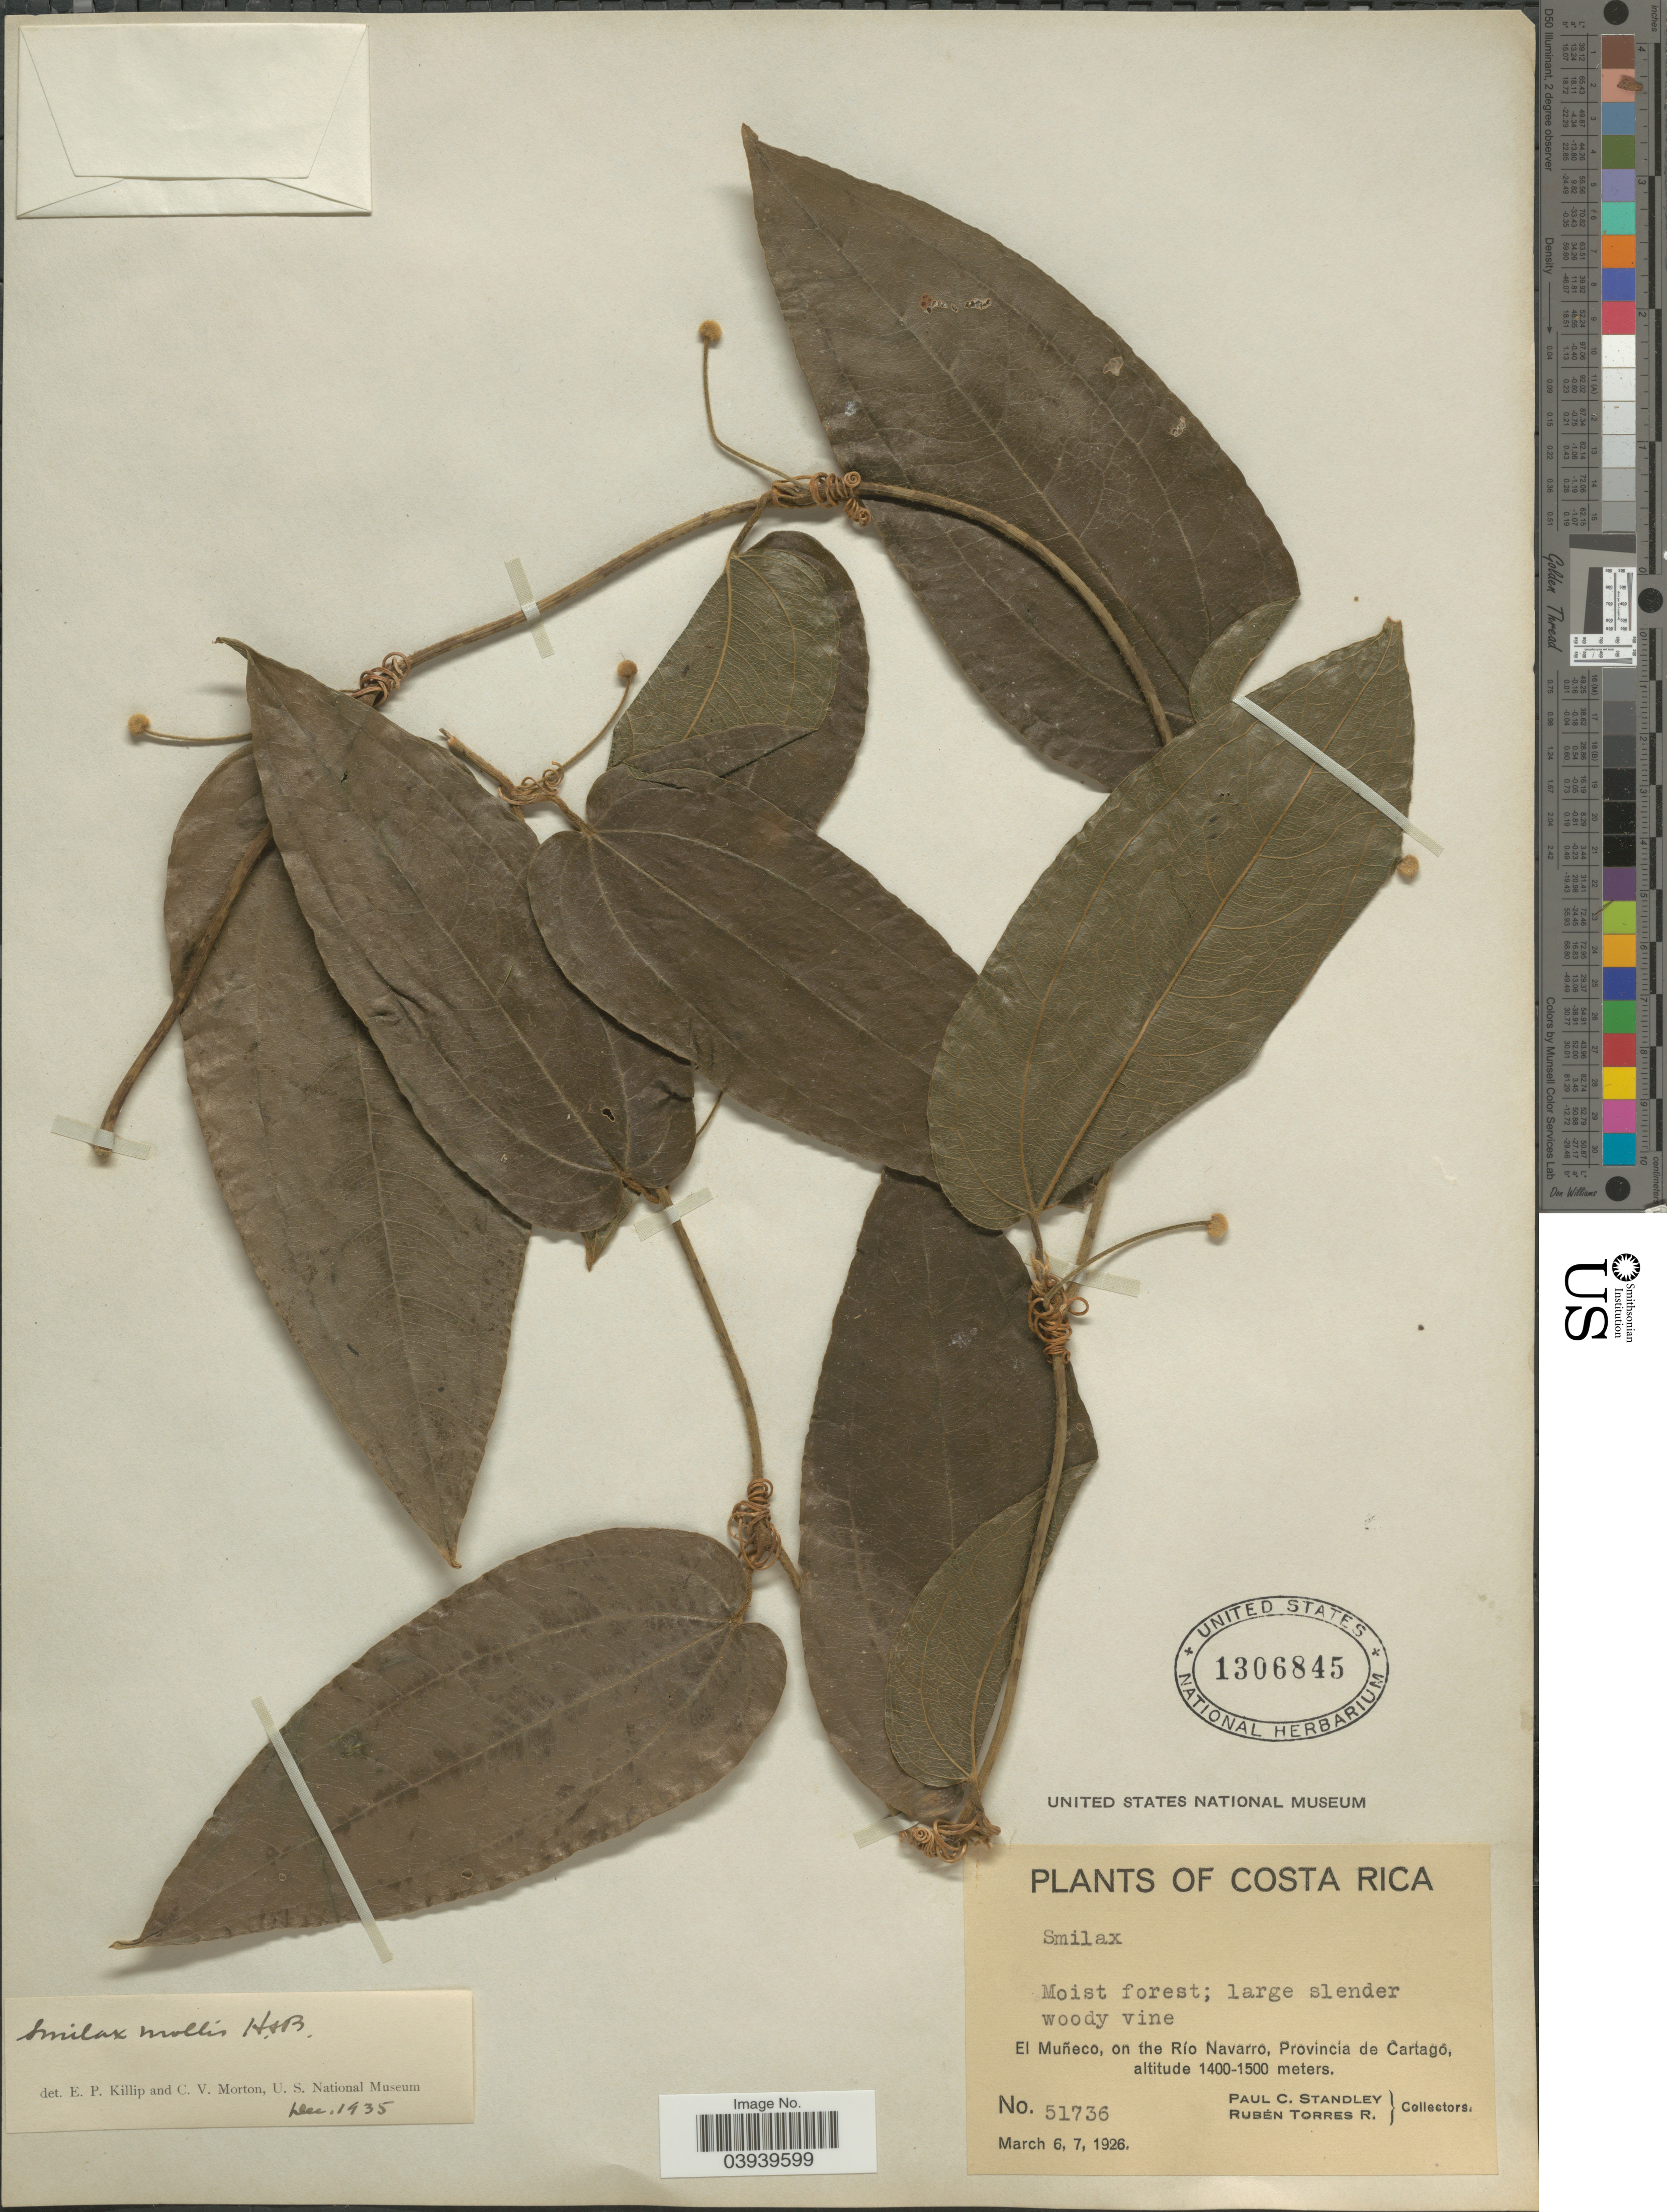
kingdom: Plantae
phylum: Tracheophyta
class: Liliopsida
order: Liliales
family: Smilacaceae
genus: Smilax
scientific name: Smilax mollis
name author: Humb. & Bonpl. ex Willd.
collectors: P. C. Standley & R. Torres Rojas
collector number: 51736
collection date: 1926-03-06/1926-03-07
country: Costa Rica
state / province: Cartago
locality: El Muñeco, on the Río Navarro.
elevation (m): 1400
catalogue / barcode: US 1306845